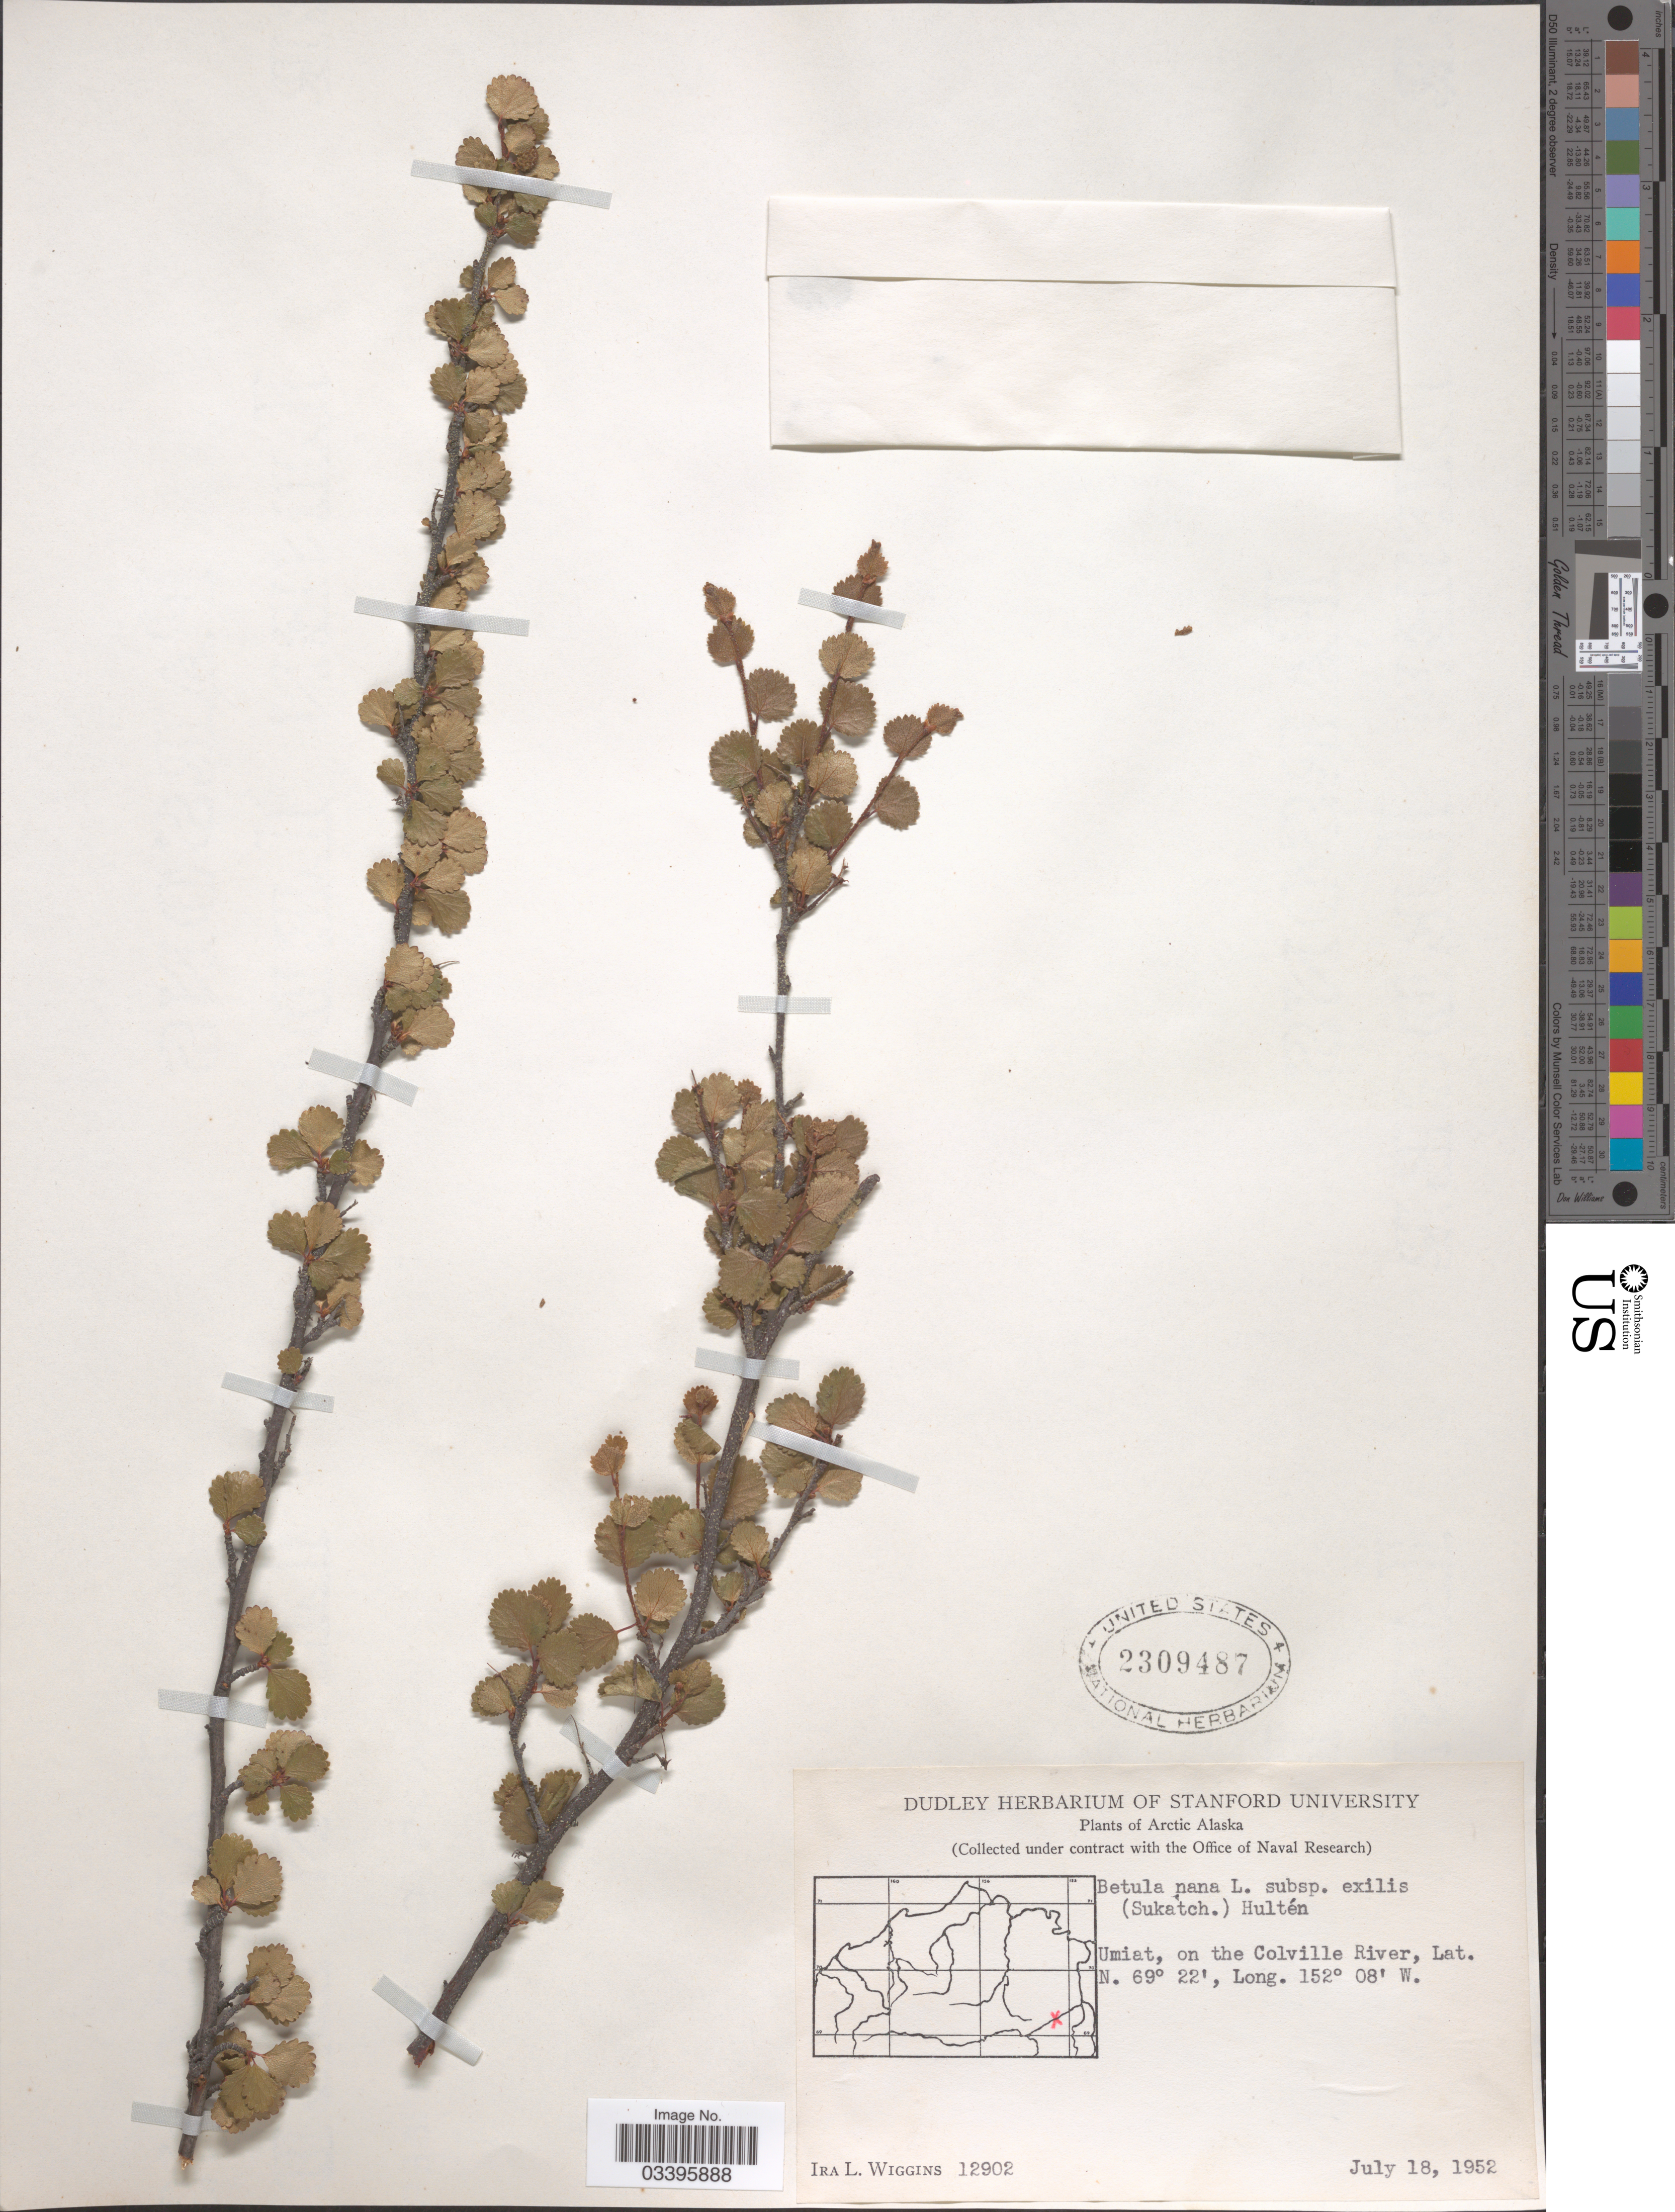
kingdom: Plantae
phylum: Tracheophyta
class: Magnoliopsida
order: Fagales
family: Betulaceae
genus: Betula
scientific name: Betula nana subsp. exilis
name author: L.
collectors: I. L. Wiggins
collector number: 12902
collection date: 1952-07-18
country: United States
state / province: Alaska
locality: Arctic Alaska. Umiat, on the Colville River.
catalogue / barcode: US 2309487